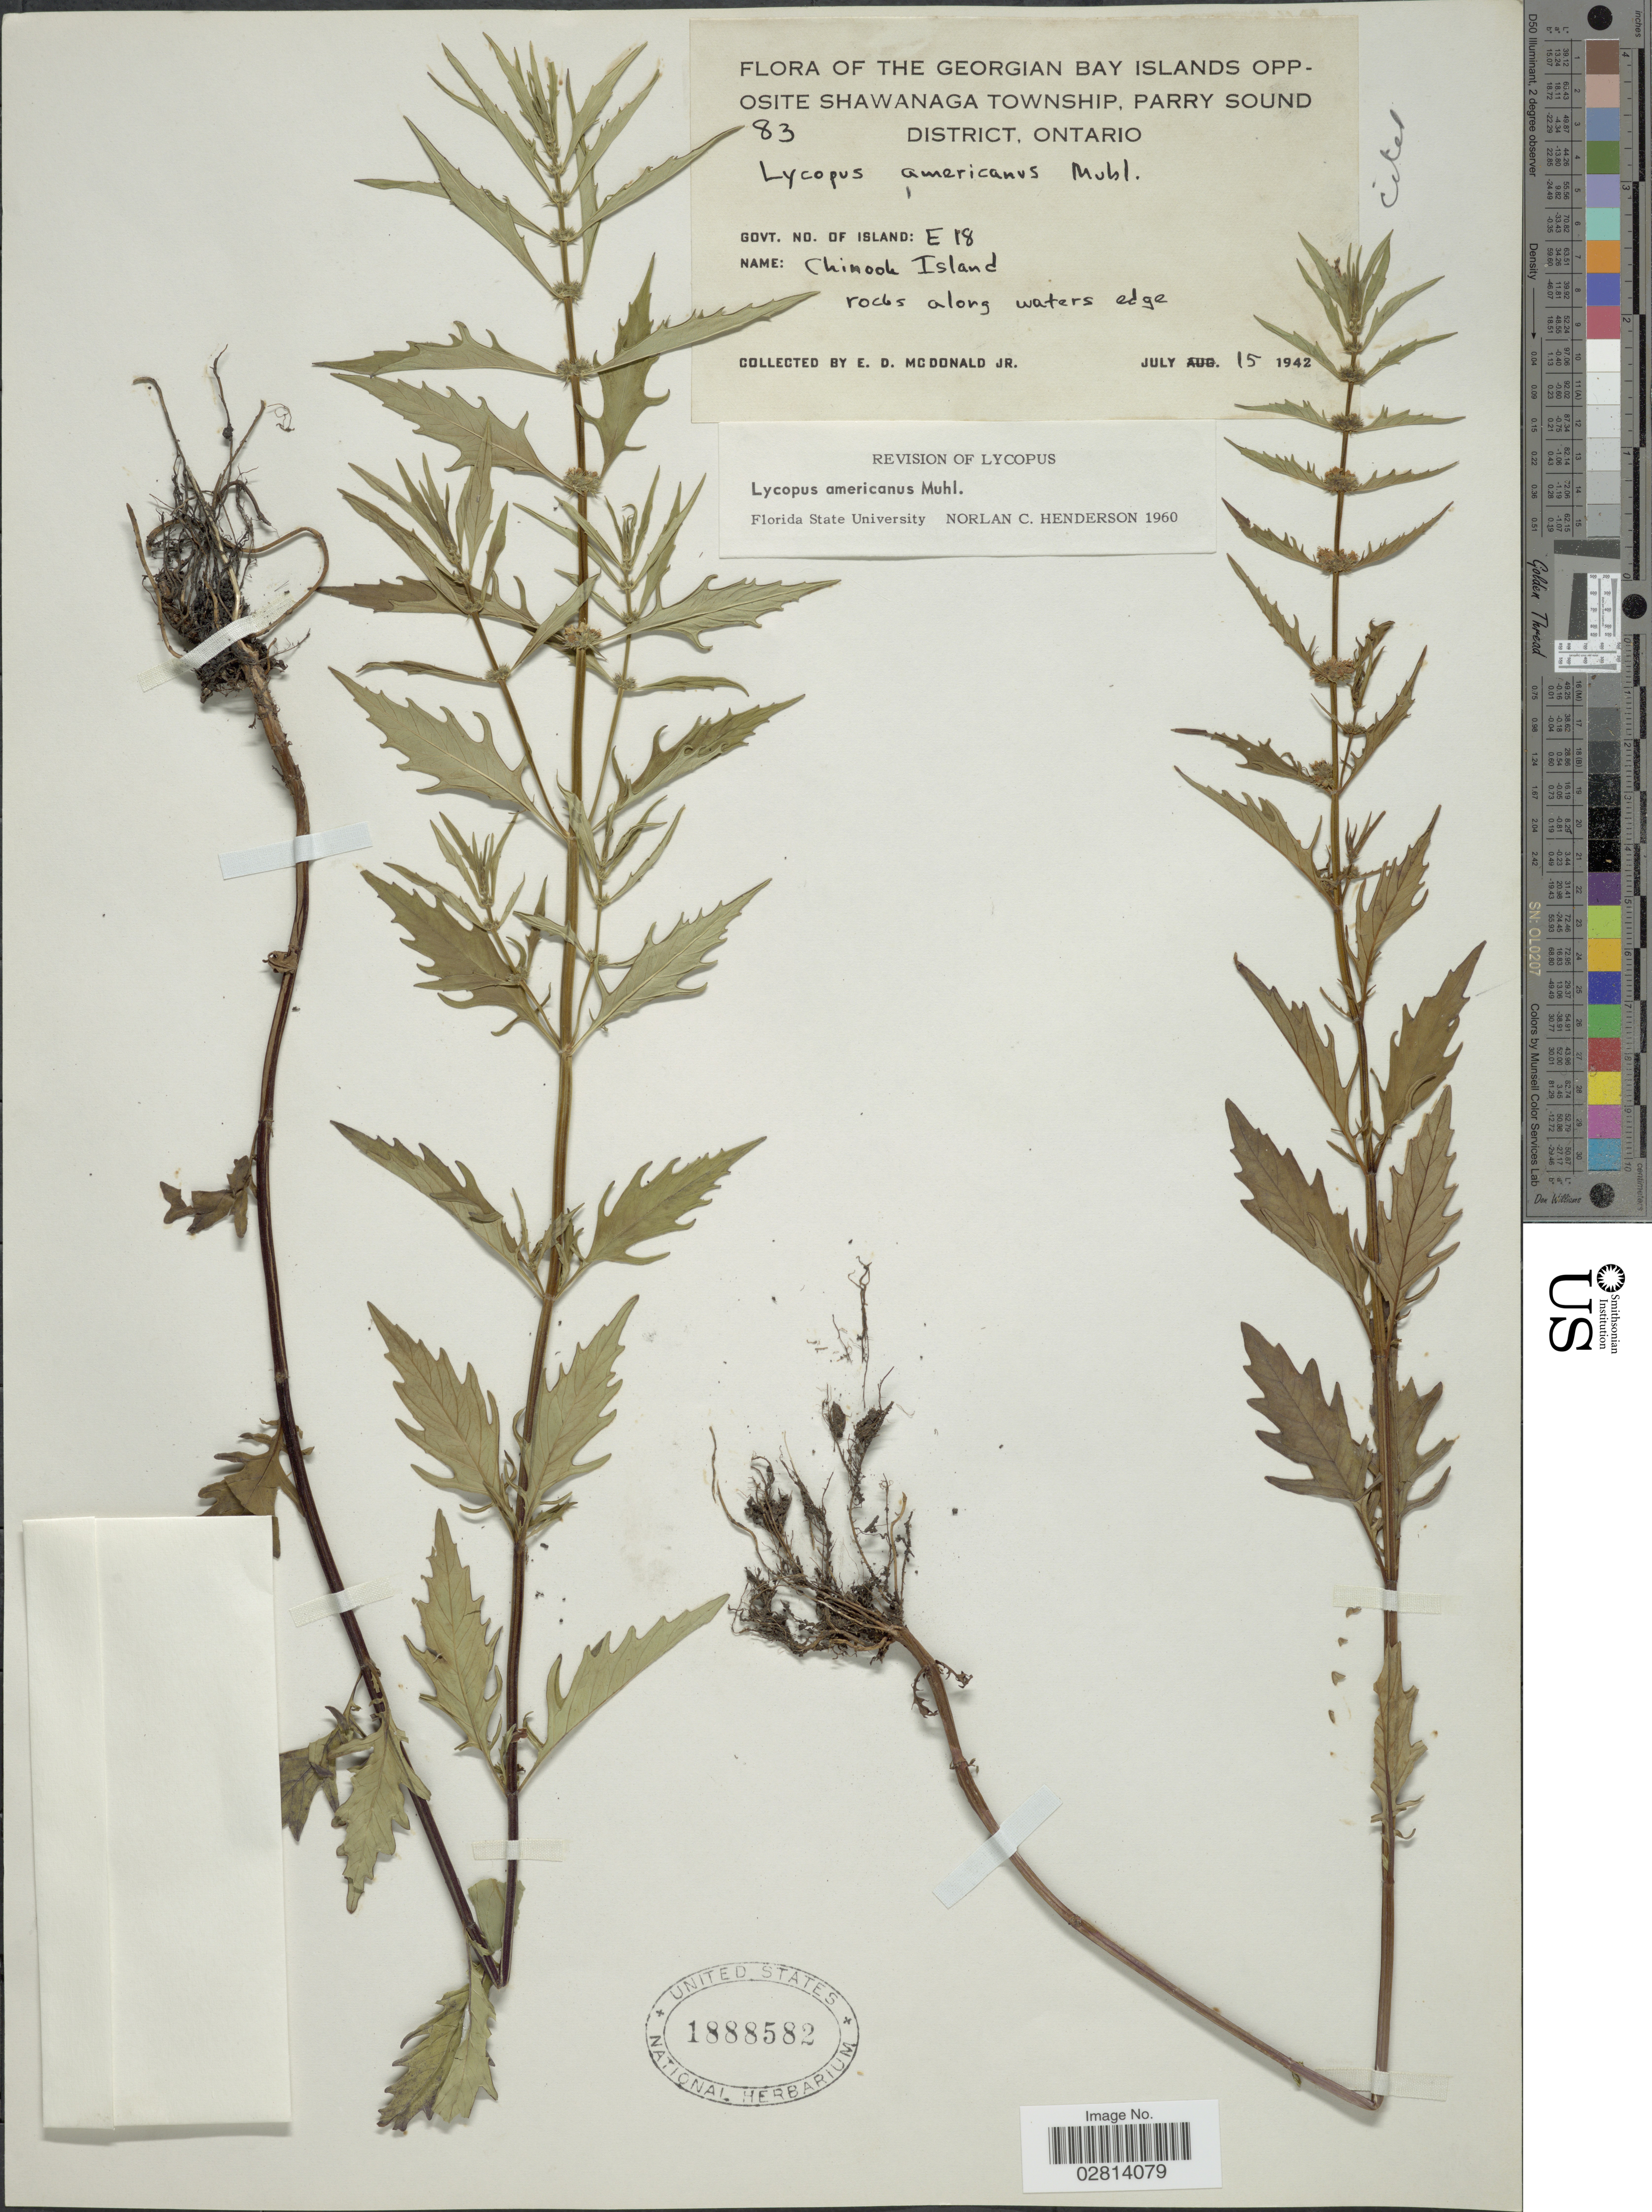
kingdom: Plantae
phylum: Tracheophyta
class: Magnoliopsida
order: Lamiales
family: Lamiaceae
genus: Lycopus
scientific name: Lycopus americanus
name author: Muhl. ex W.P.C. Barton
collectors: E. D. McDonald Jr.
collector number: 83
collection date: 1942-07-15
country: Canada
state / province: Ontario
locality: The Georgian Bay Islands Opposite Shawanaga Township, Parry Sound District, Ontario, E18, Chinook Island, rocks along waters edge.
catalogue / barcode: US 1888582